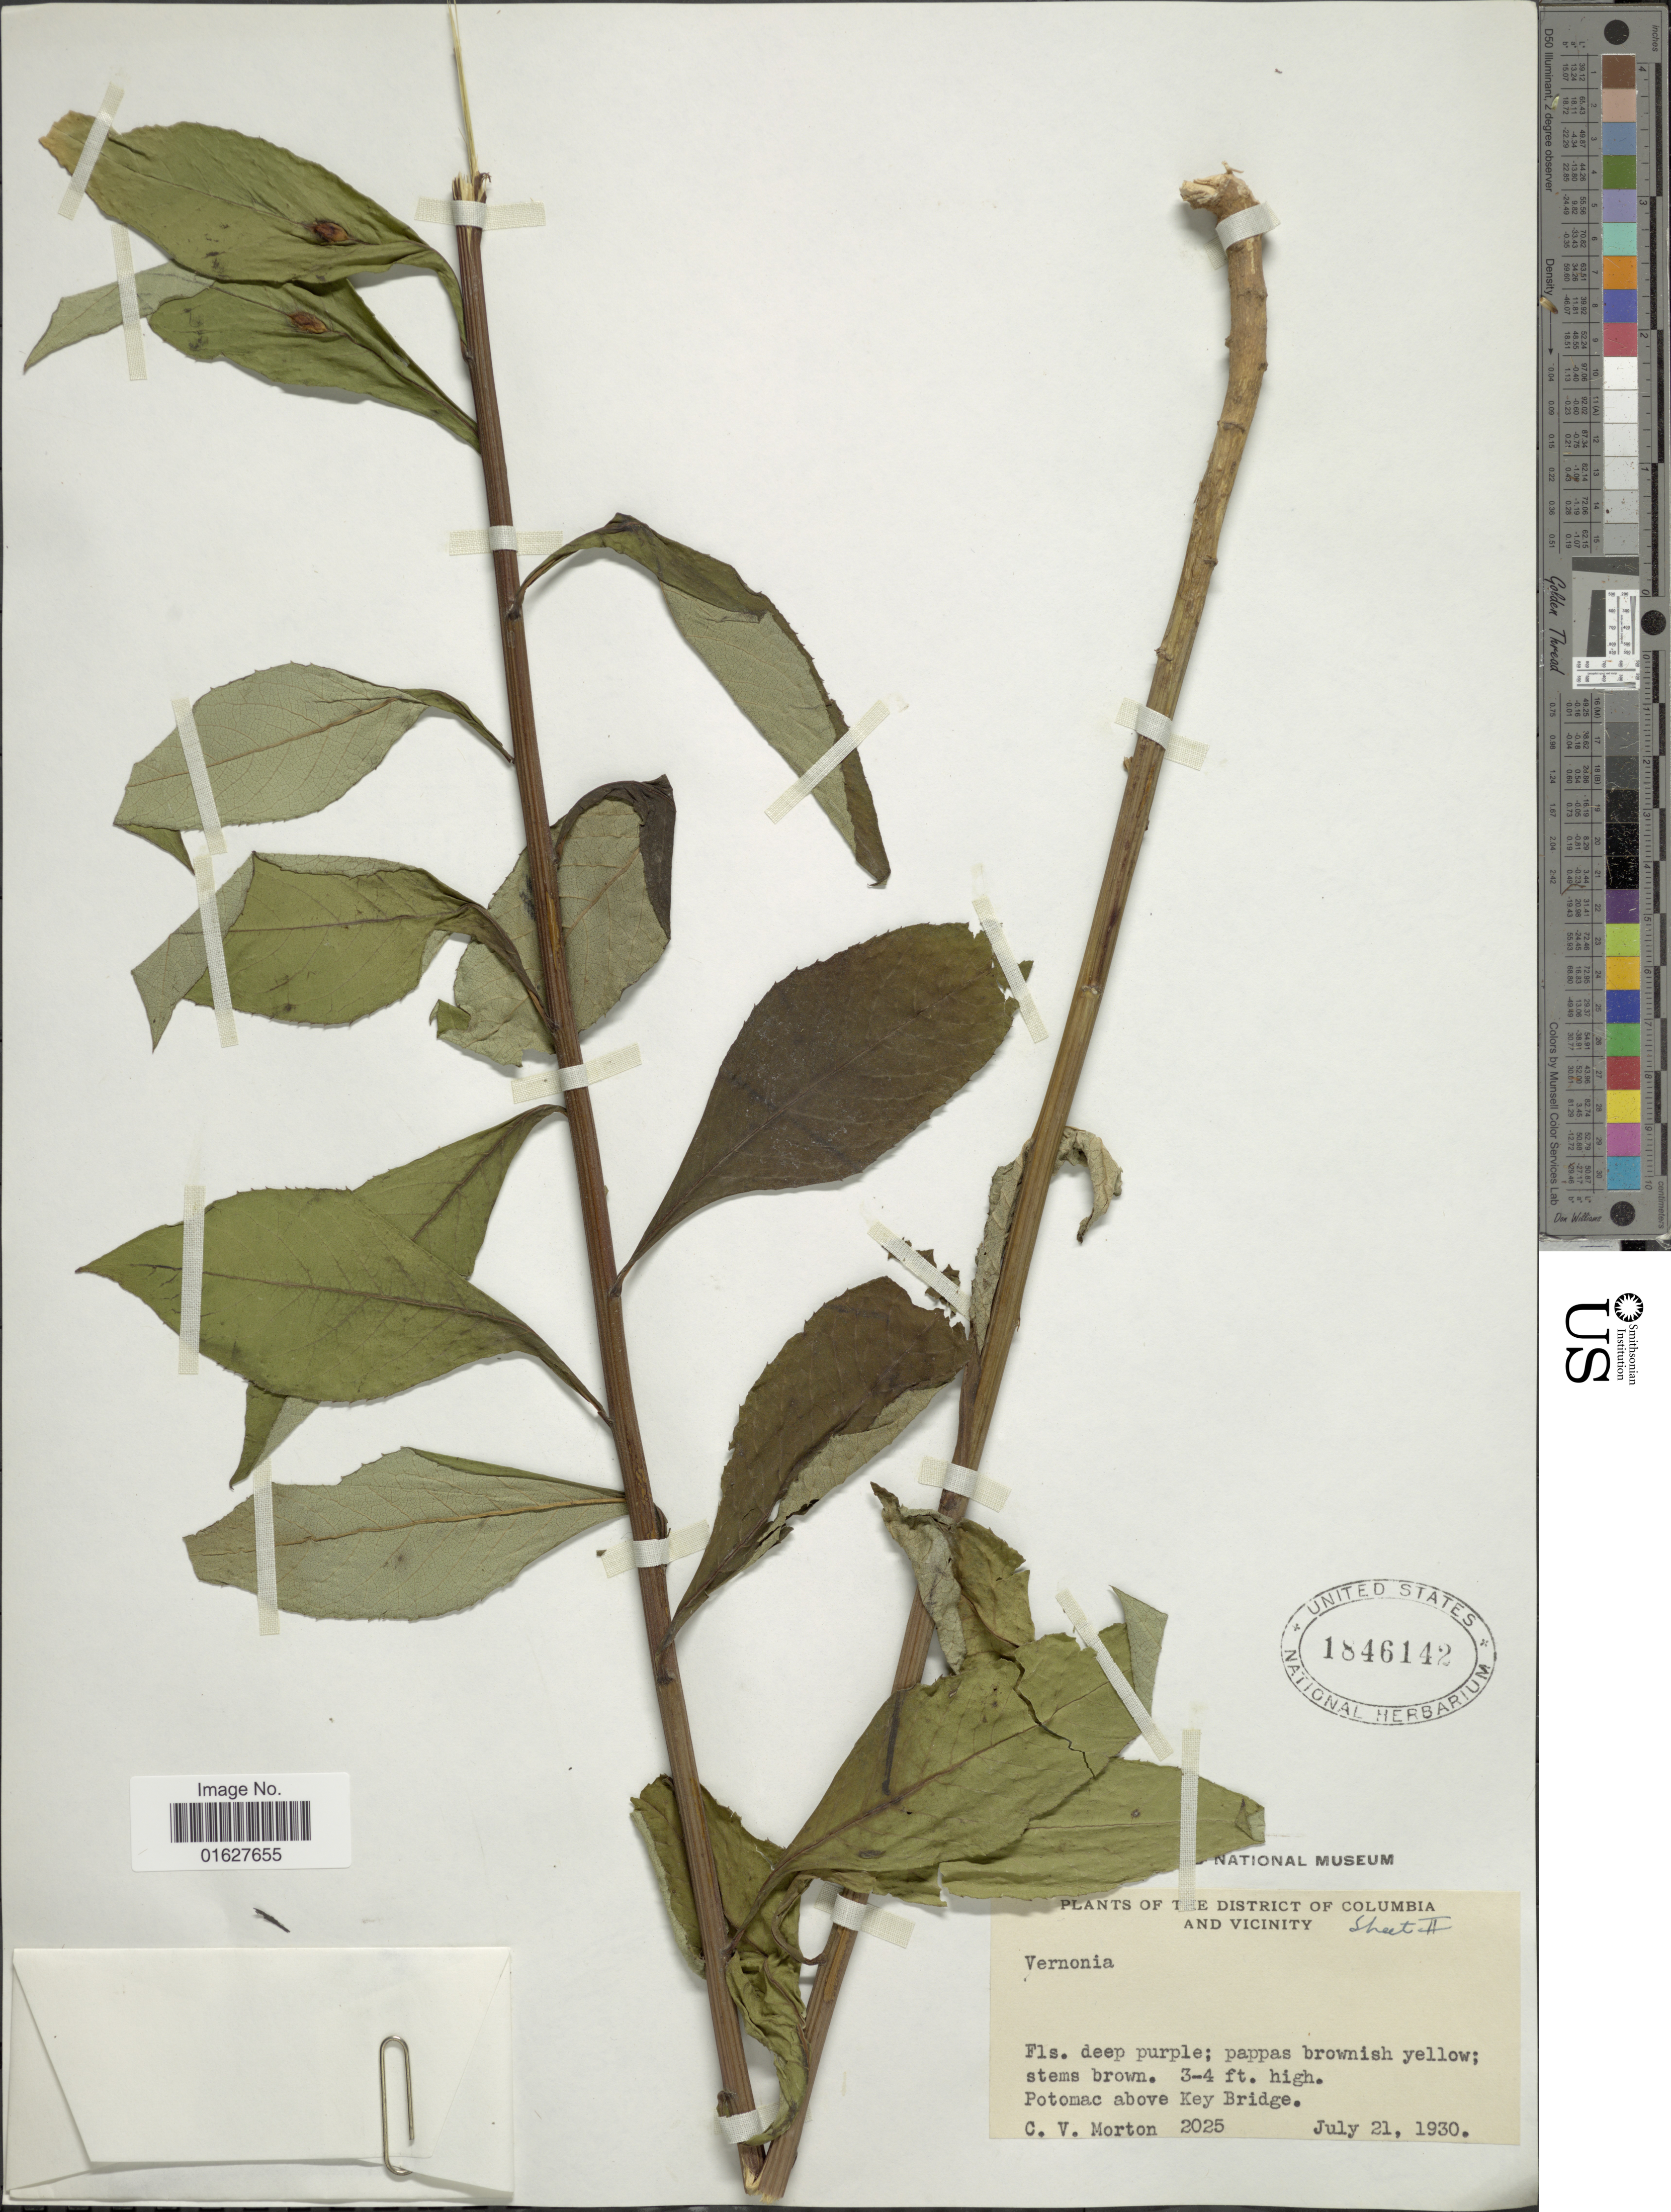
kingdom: Plantae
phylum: Tracheophyta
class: Magnoliopsida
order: Asterales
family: Asteraceae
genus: Vernonia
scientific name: Vernonia sp.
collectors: C. V. Morton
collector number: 2025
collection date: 1930-07-21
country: United States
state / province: District of Columbia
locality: District of Colombia and vicinity. Potomac above Key Bridge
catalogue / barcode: US 1846142